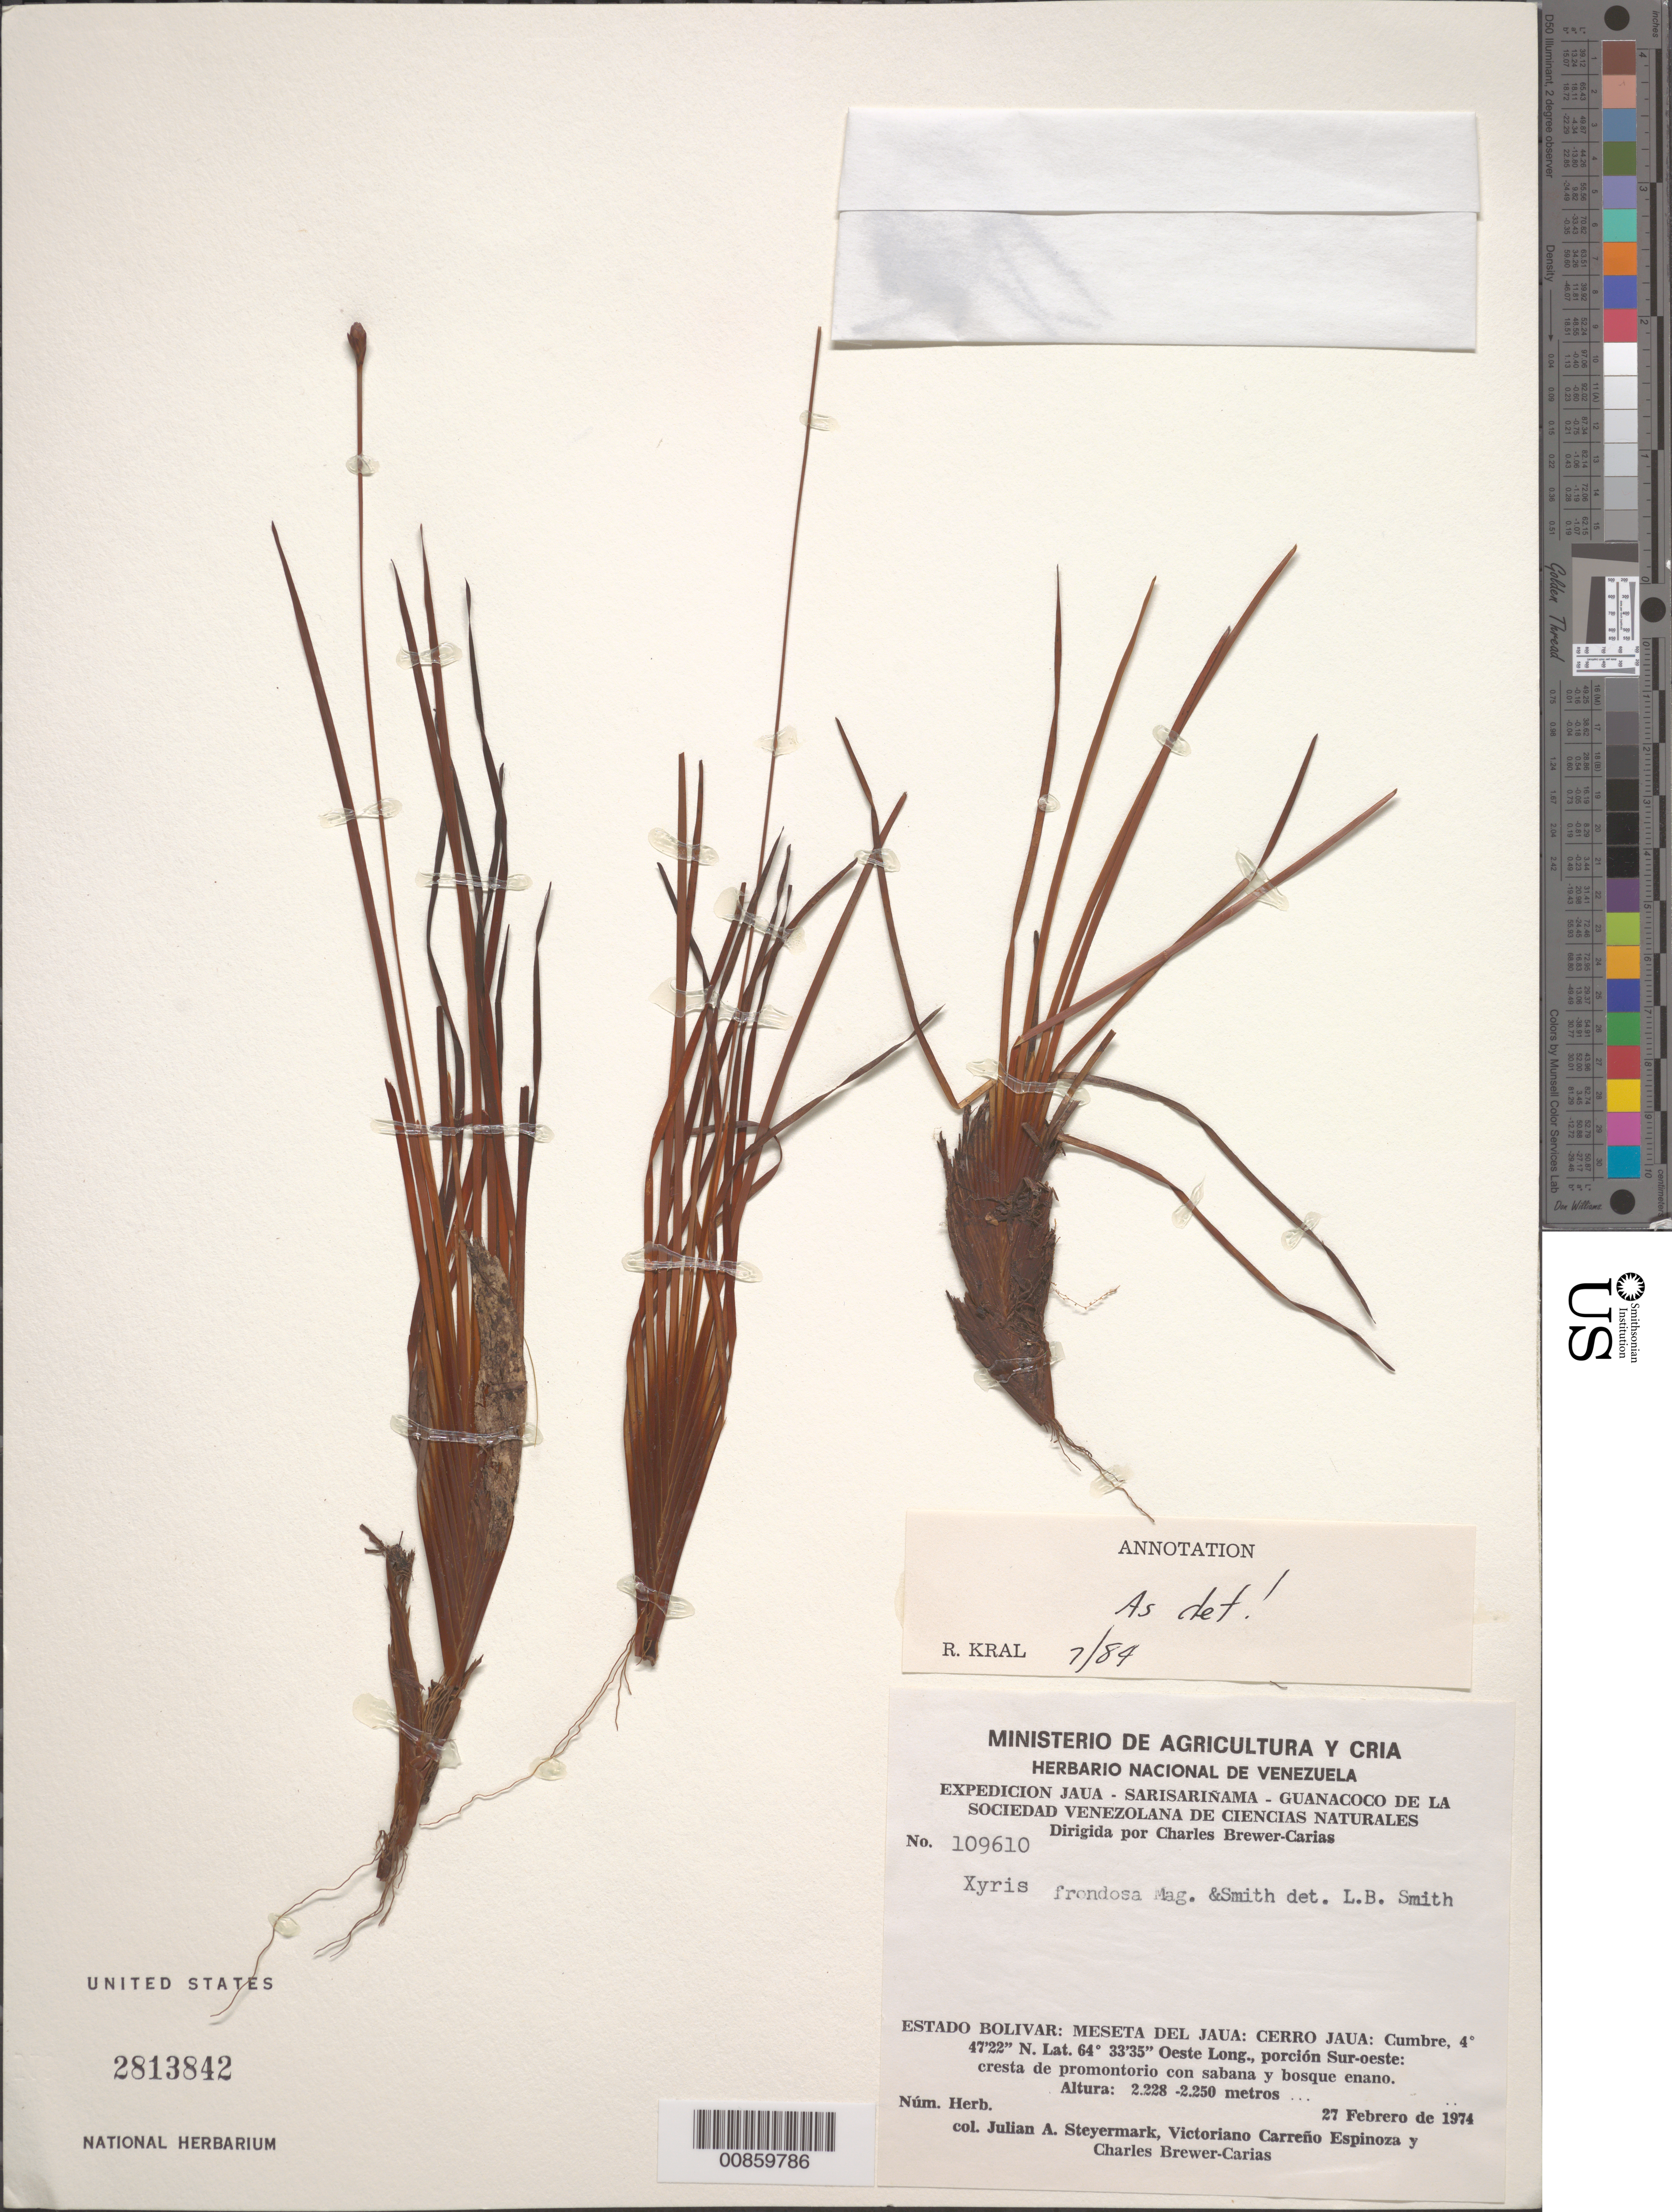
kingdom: Plantae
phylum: Tracheophyta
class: Liliopsida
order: Poales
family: Xyridaceae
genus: Xyris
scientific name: Xyris frondosa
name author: Maguire & L.B. Sm.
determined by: Kral, Robert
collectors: J. Steyermark, V. Carreño E. & C. Brewer-Carias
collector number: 109610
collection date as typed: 27-Feb-74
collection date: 1974-02-27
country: Venezuela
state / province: Bolívar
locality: Meseta del Jaua: Cerro Jaua, cumbre porción SO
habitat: Cresta de promontorio con sabana y bosque enano.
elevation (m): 2228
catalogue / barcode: US 2813842